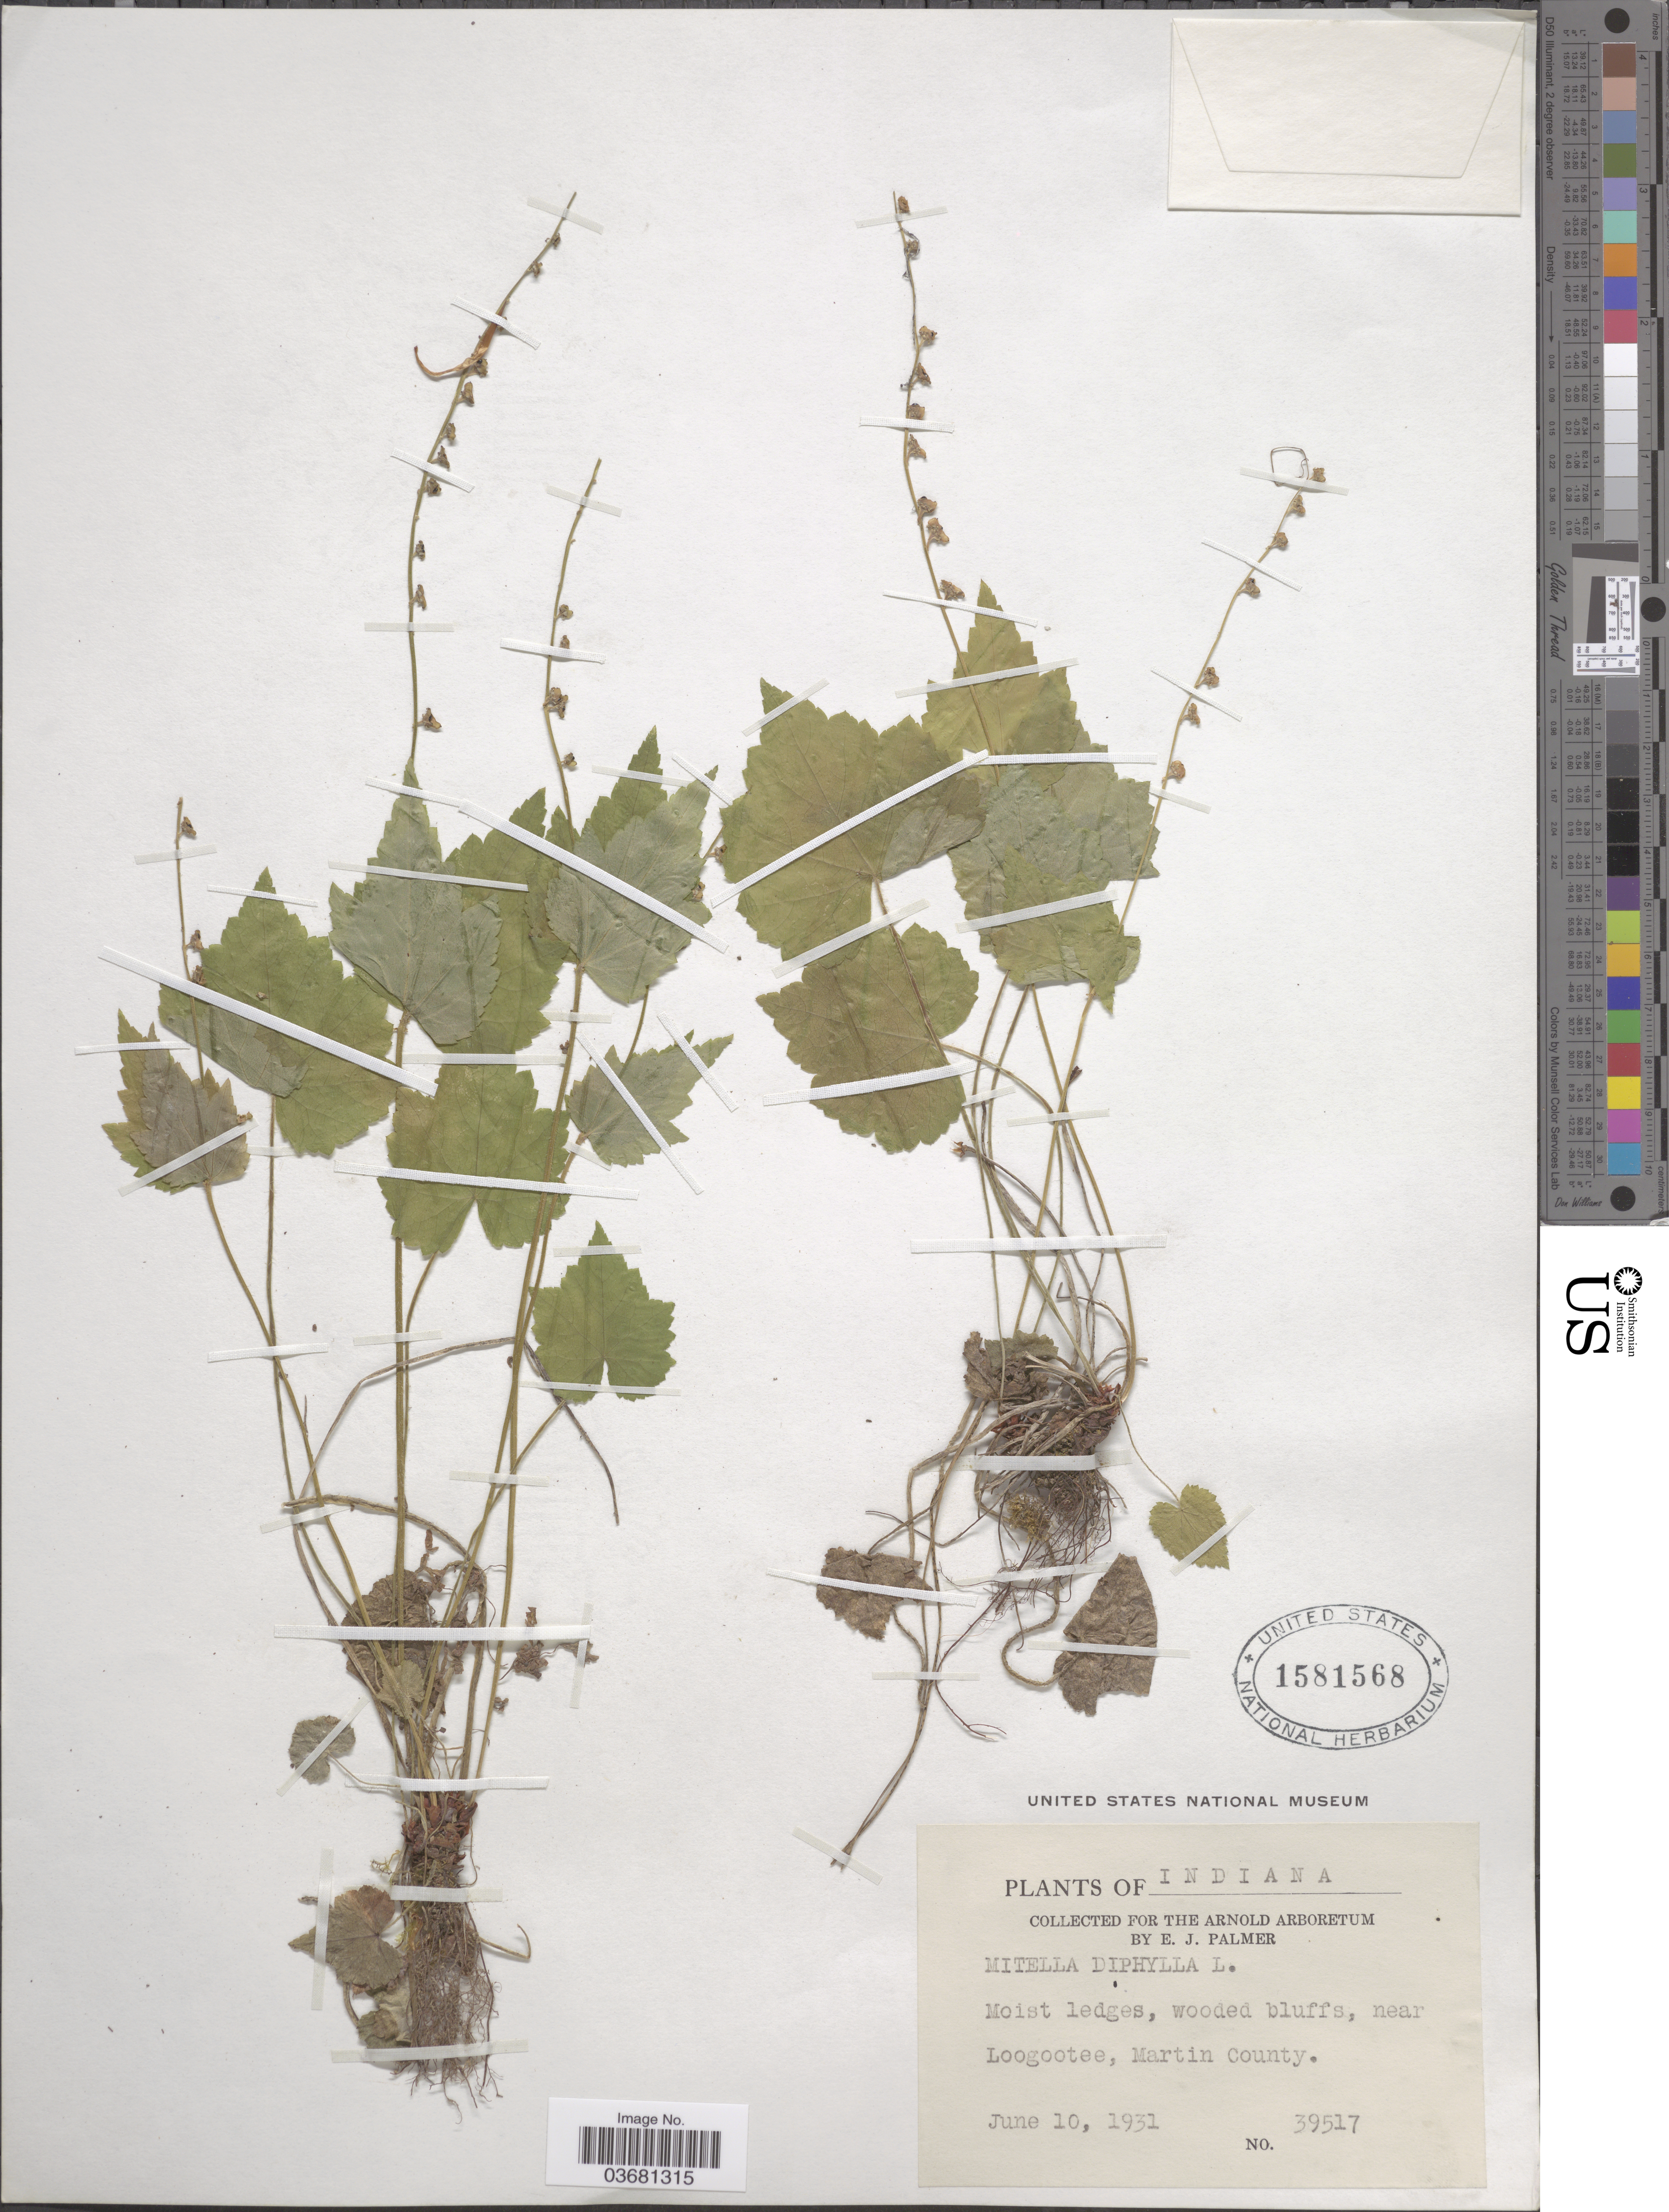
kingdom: Plantae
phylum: Tracheophyta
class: Magnoliopsida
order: Saxifragales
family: Saxifragaceae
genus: Mitella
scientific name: Mitella diphylla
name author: L.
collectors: E. J. Palmer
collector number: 39517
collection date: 1931-06-10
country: United States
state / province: Indiana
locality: Moist ledges, wooded bluffs, near Loogootee, Martin County.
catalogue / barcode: US 1581568